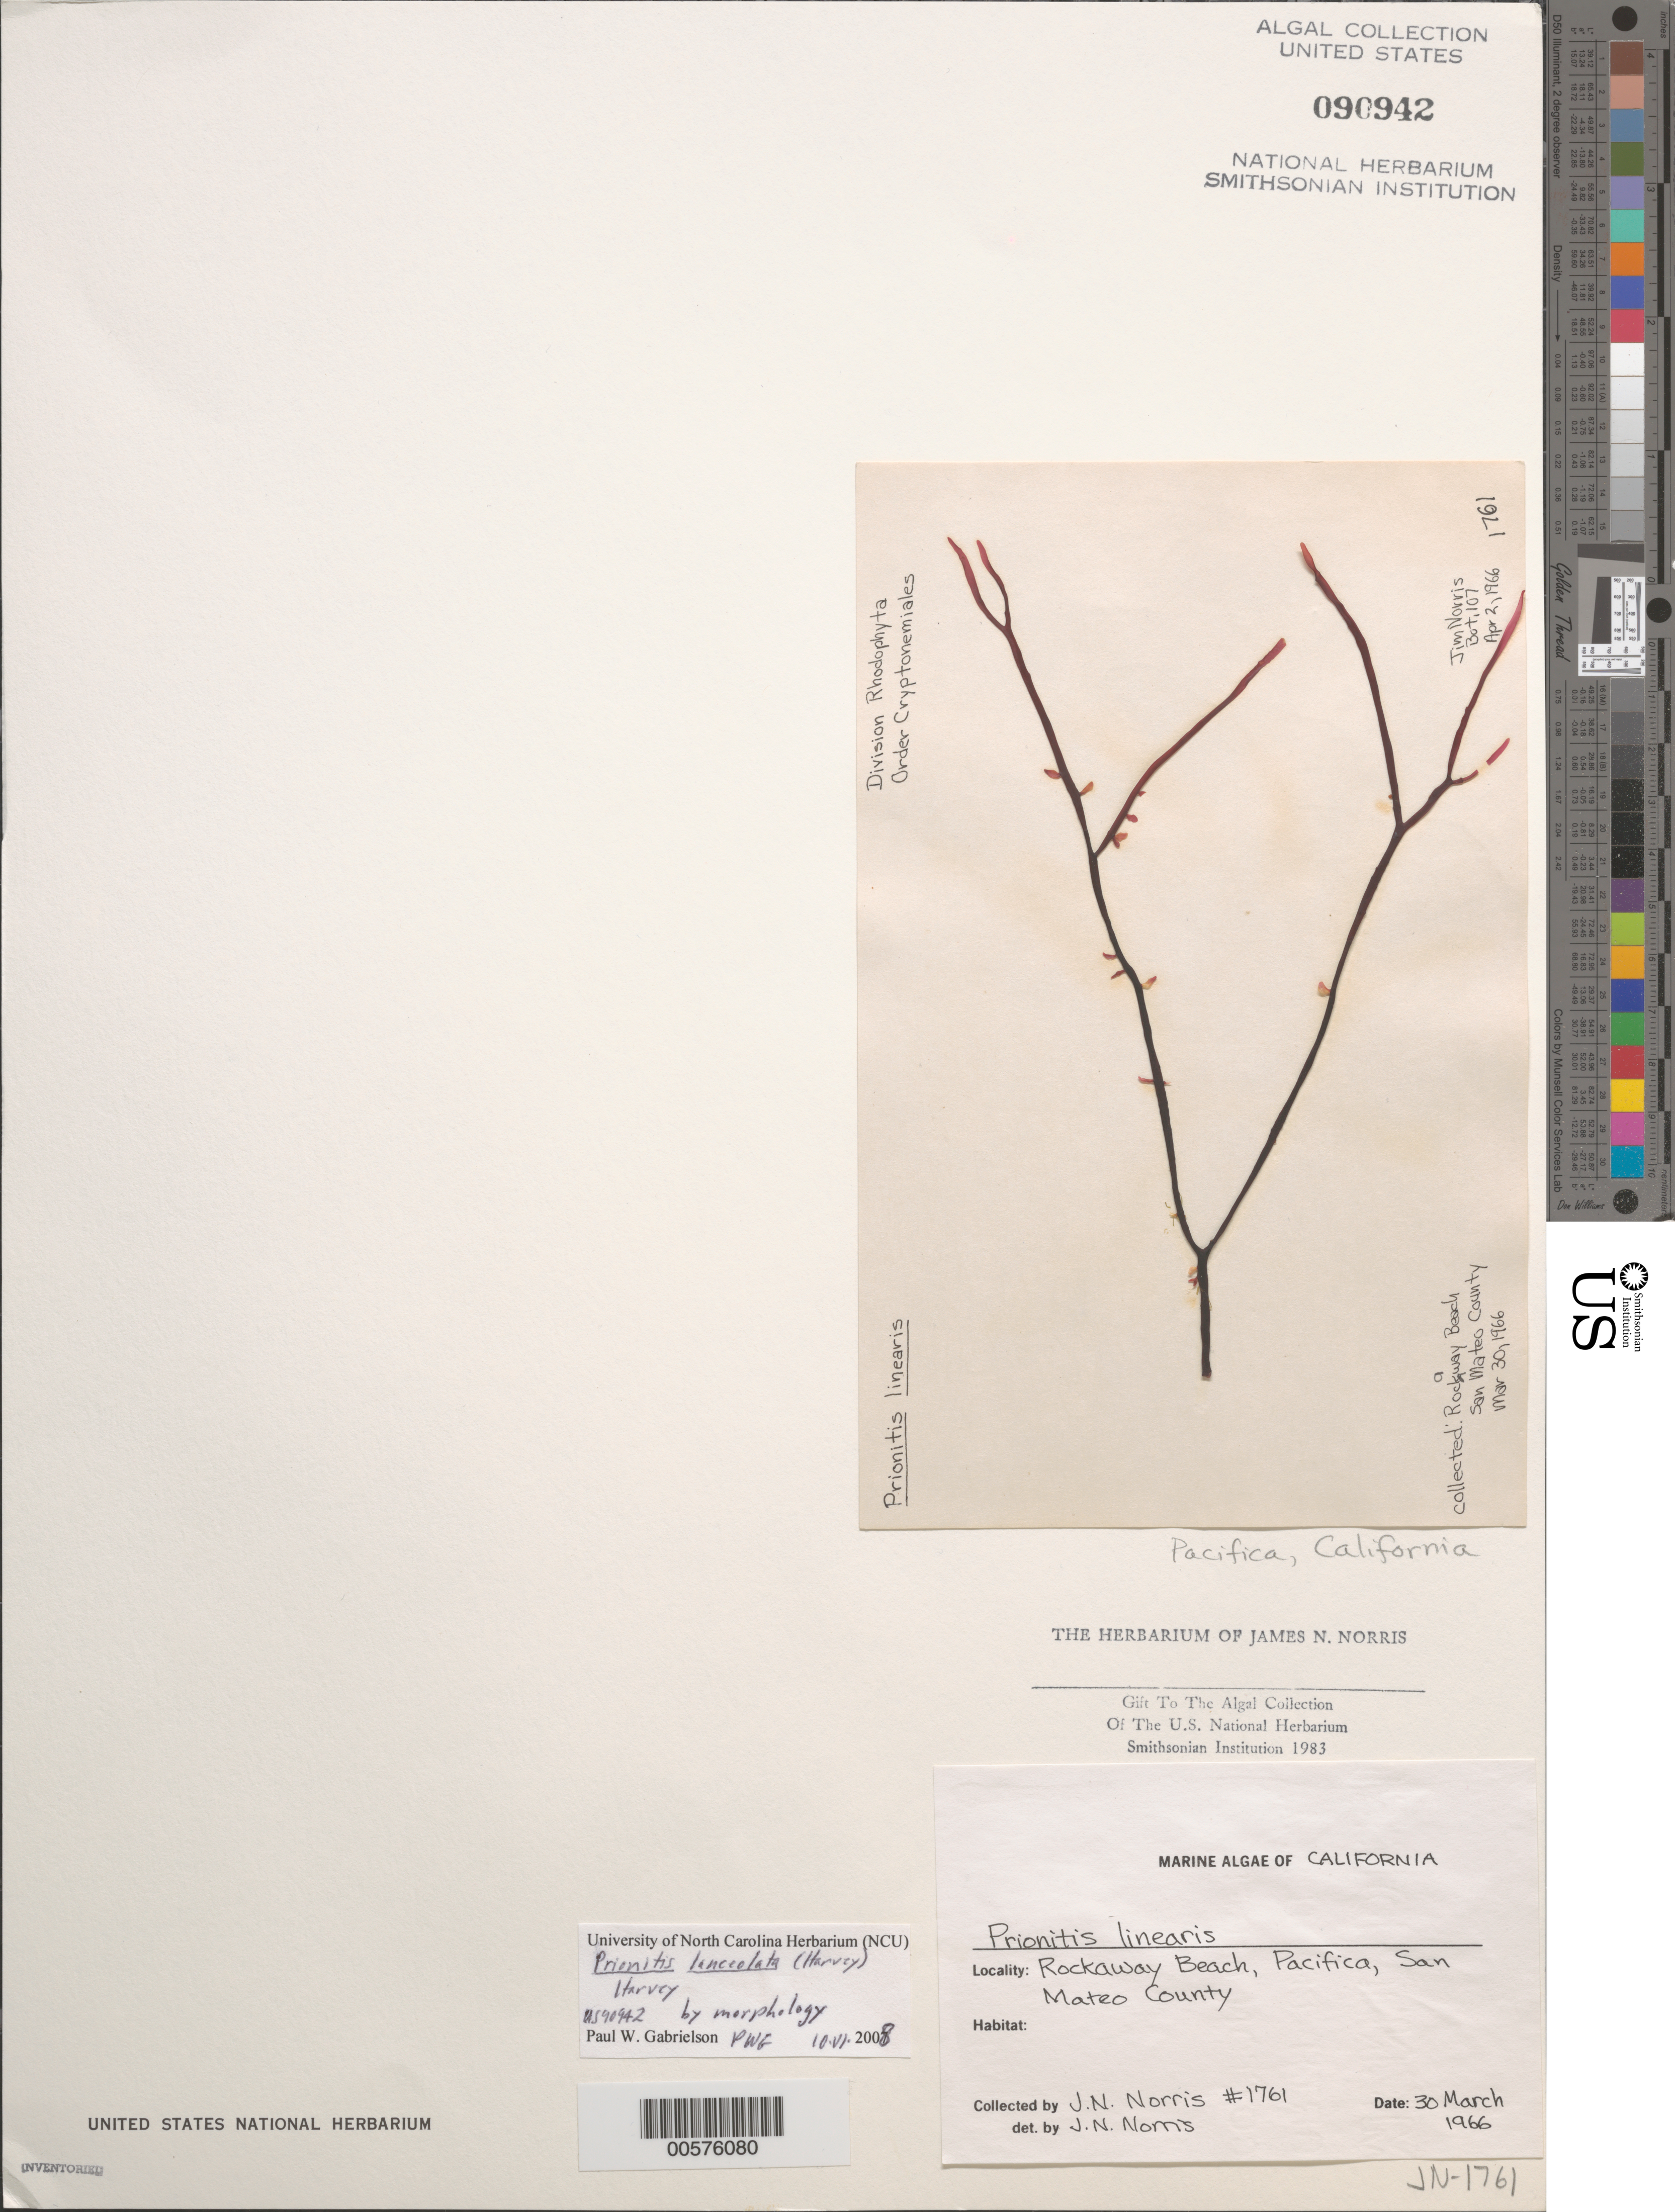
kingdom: Plantae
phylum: Rhodophyta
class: Florideophyceae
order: Cryptonemiales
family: Cryptonemiaceae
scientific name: Prionitis lanceolata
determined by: Gabrielson, P. W.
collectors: J. N. Norris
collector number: JN-1761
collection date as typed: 30 Mar 1966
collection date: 1966-03-30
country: United States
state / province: California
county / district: San Mateo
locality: Rockaway Beach, Pacifica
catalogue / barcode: US 90942